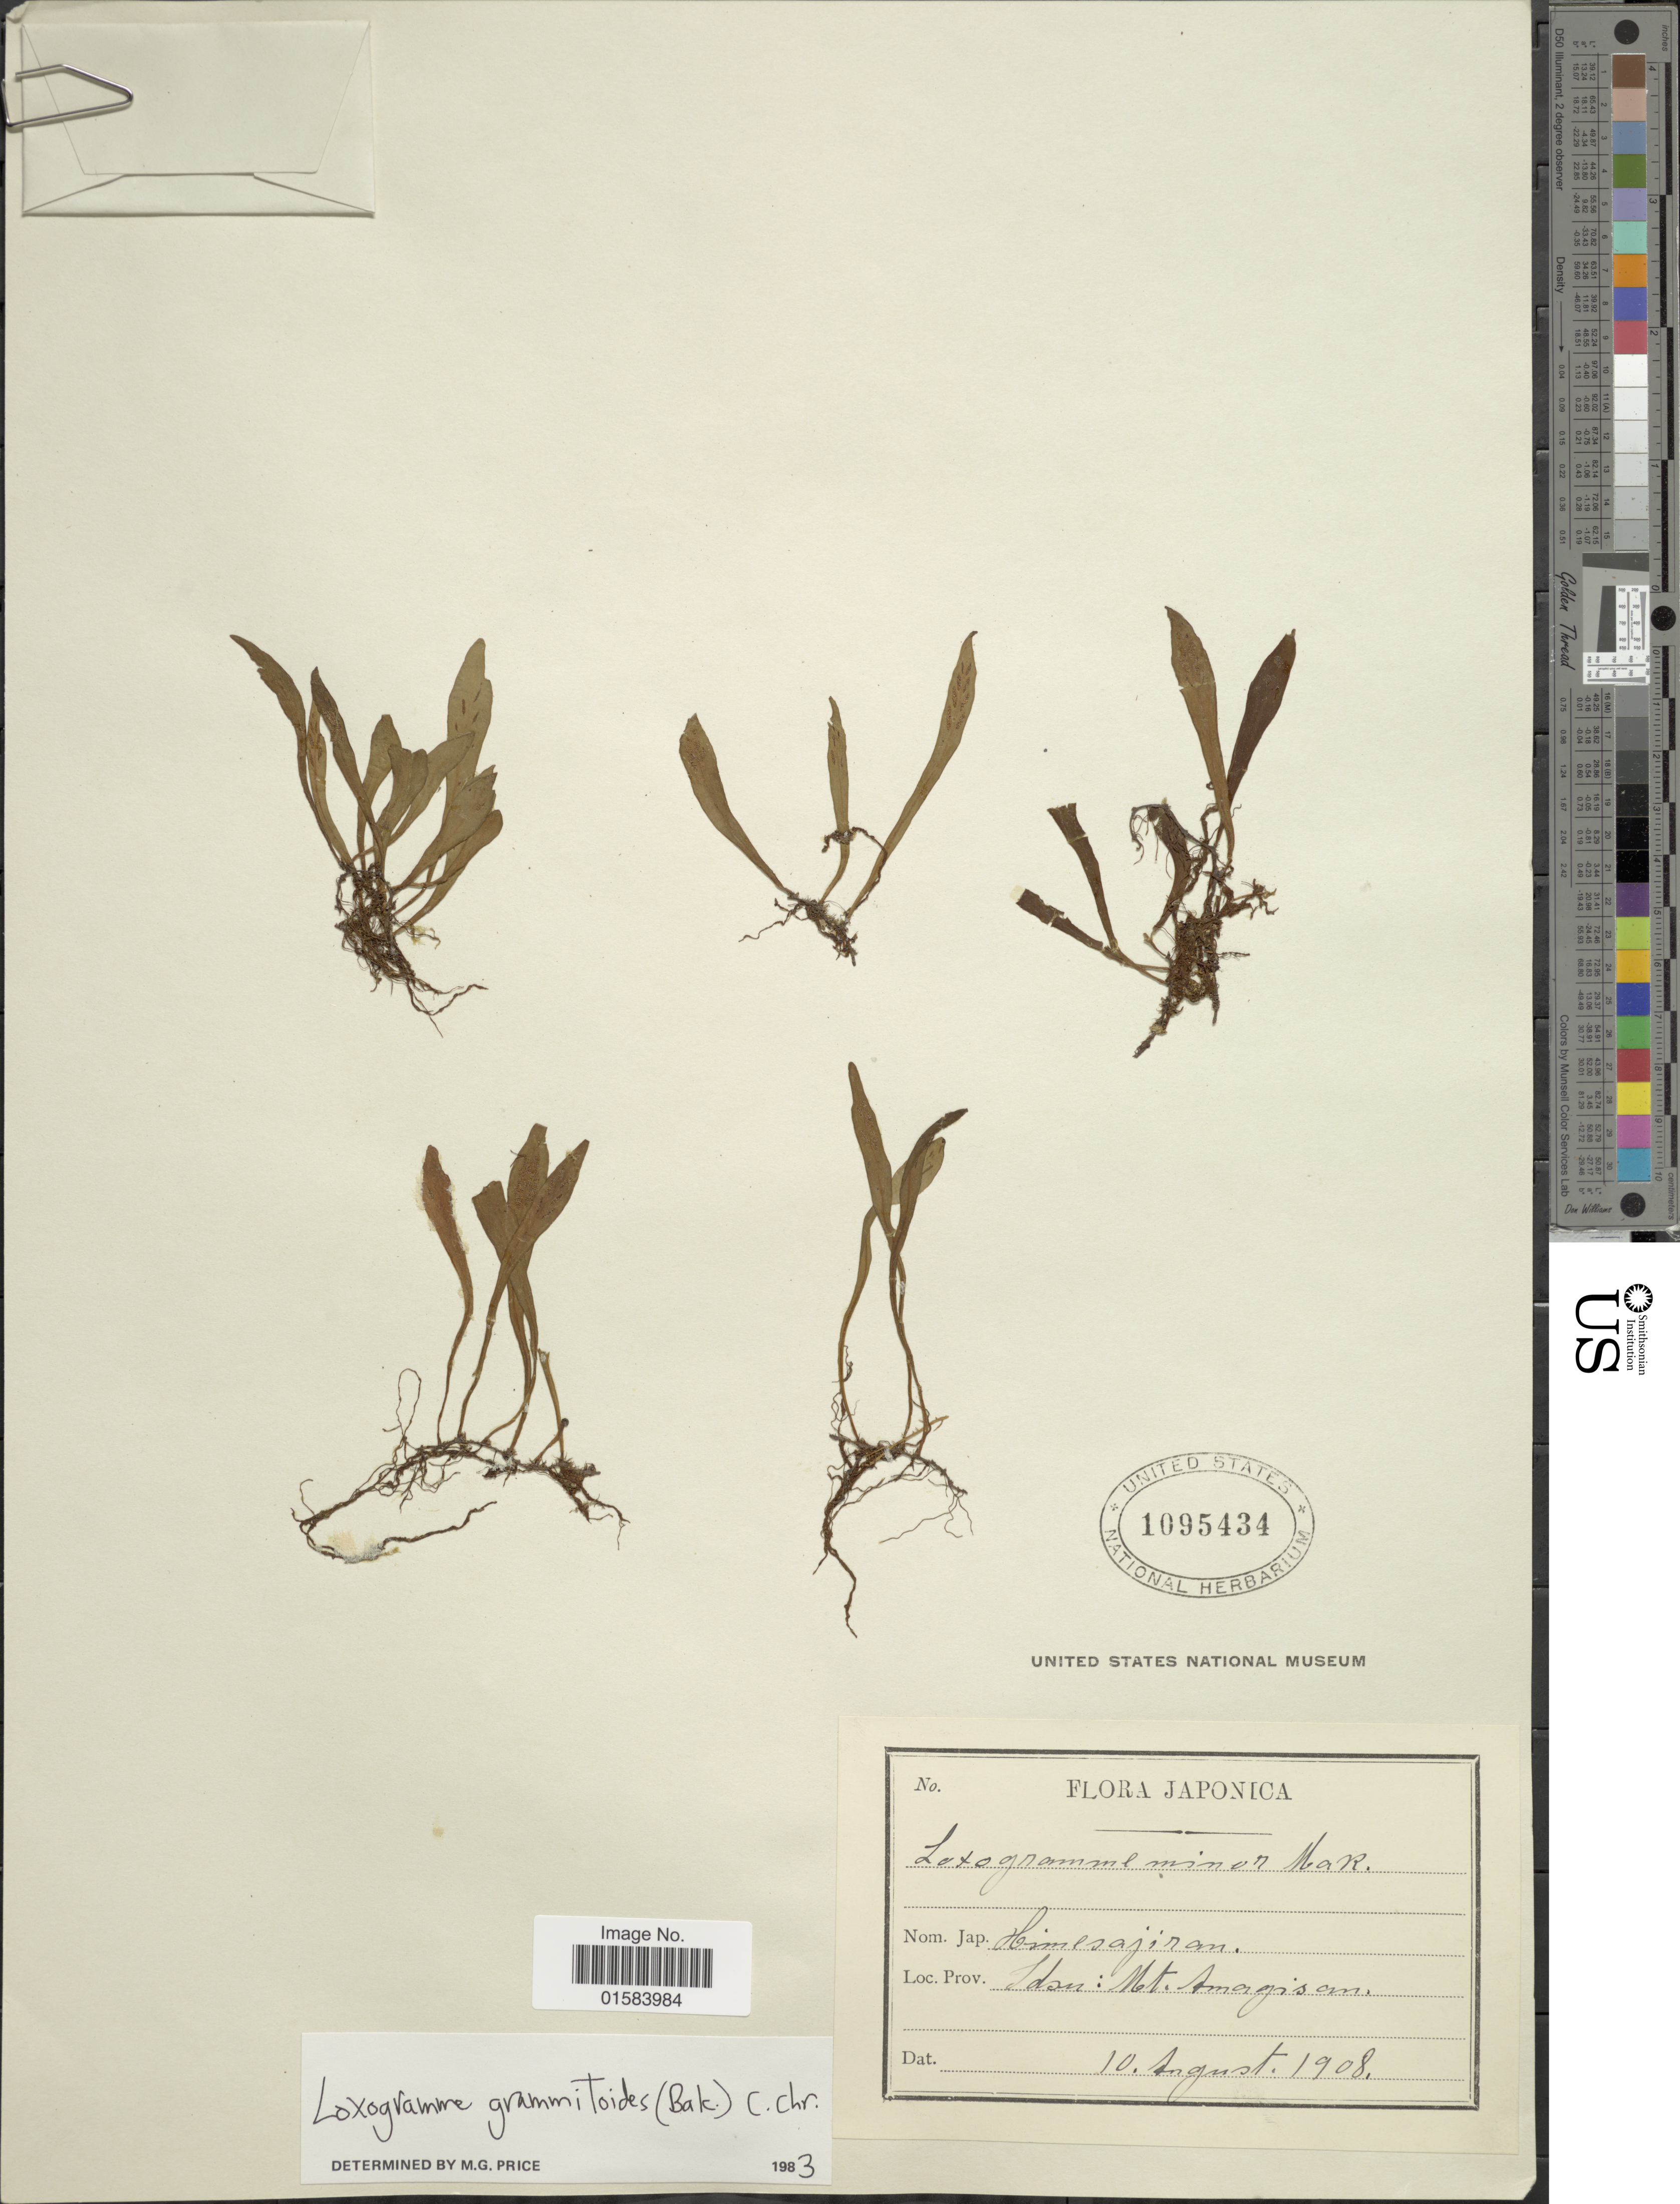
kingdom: Plantae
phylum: Tracheophyta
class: Polypodiopsida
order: Polypodiales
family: Polypodiaceae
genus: Loxogramme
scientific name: Loxogramme grammitoides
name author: (Baker) C. Chr.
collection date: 1908-08-10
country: Japan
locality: Idsu: Mt Amagisam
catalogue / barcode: US 1095434